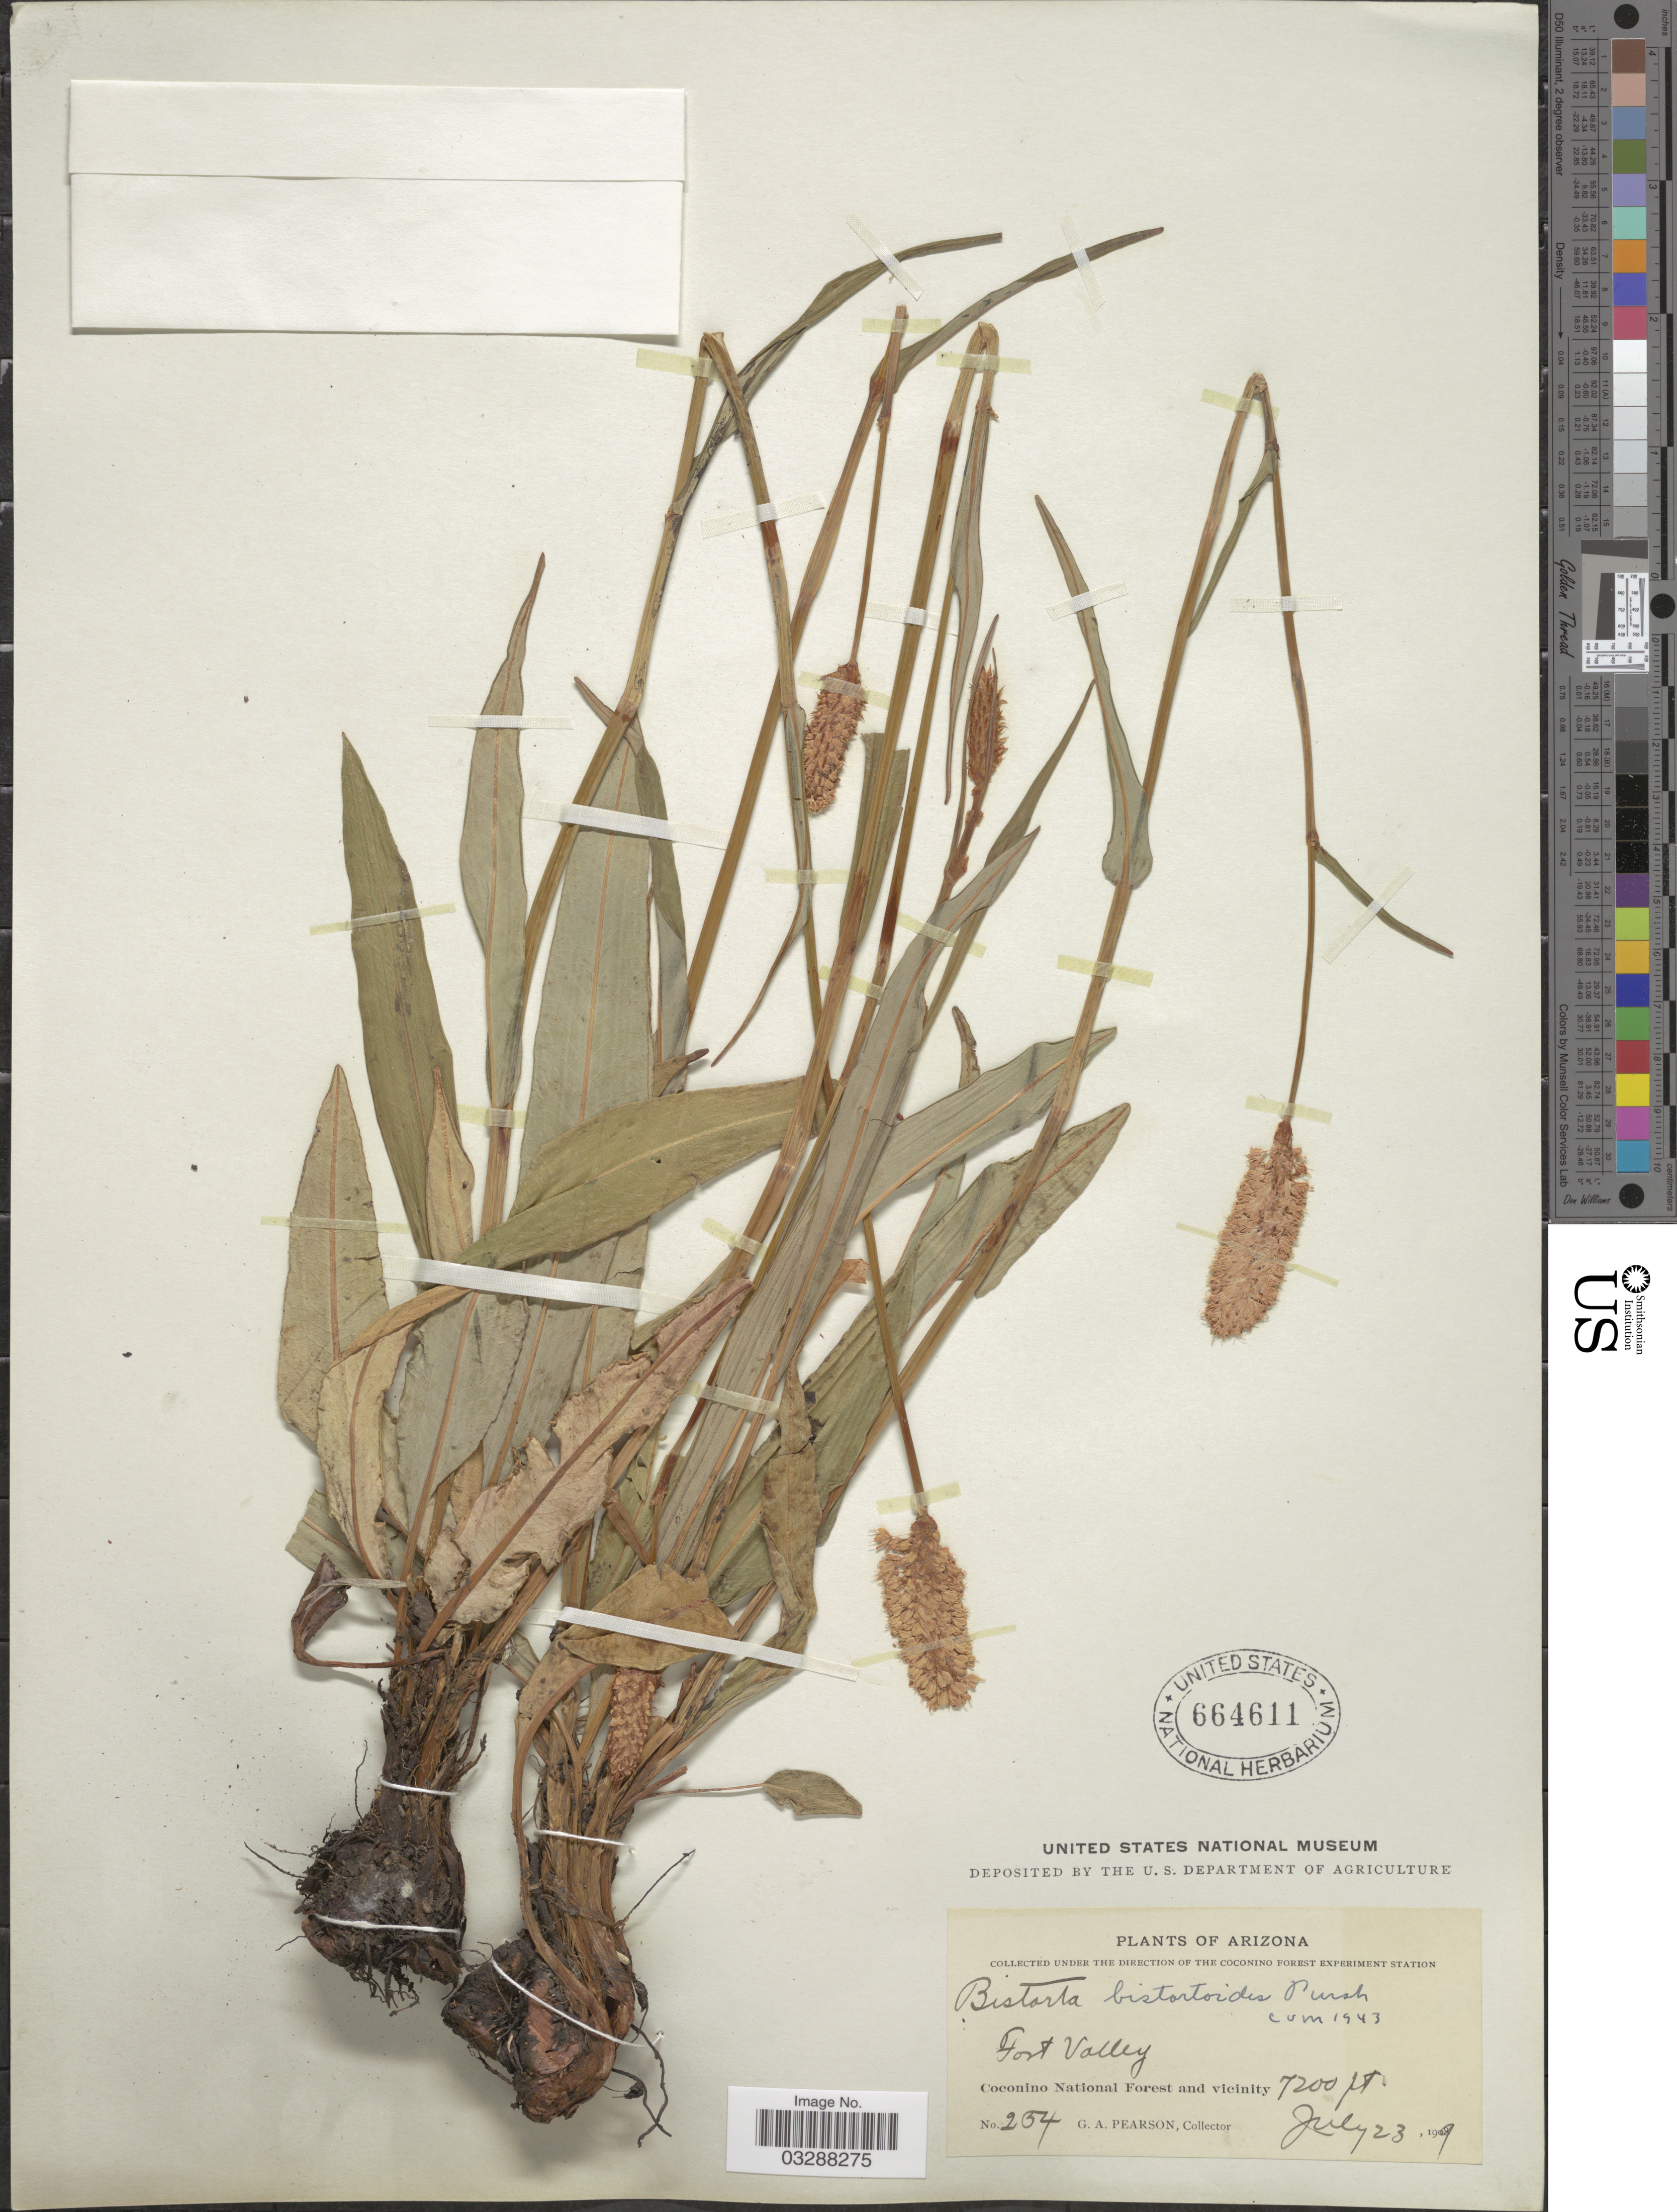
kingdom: Plantae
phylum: Tracheophyta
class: Magnoliopsida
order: Caryophyllales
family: Polygonaceae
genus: Bistorta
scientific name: Bistorta bistortoides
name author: (Pursh) Small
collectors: G. Pearson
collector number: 254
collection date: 1909-07-23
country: United States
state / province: Arizona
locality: Fort Valley, Coconino National Forest and vicinity.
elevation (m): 2195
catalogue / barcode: US 664611